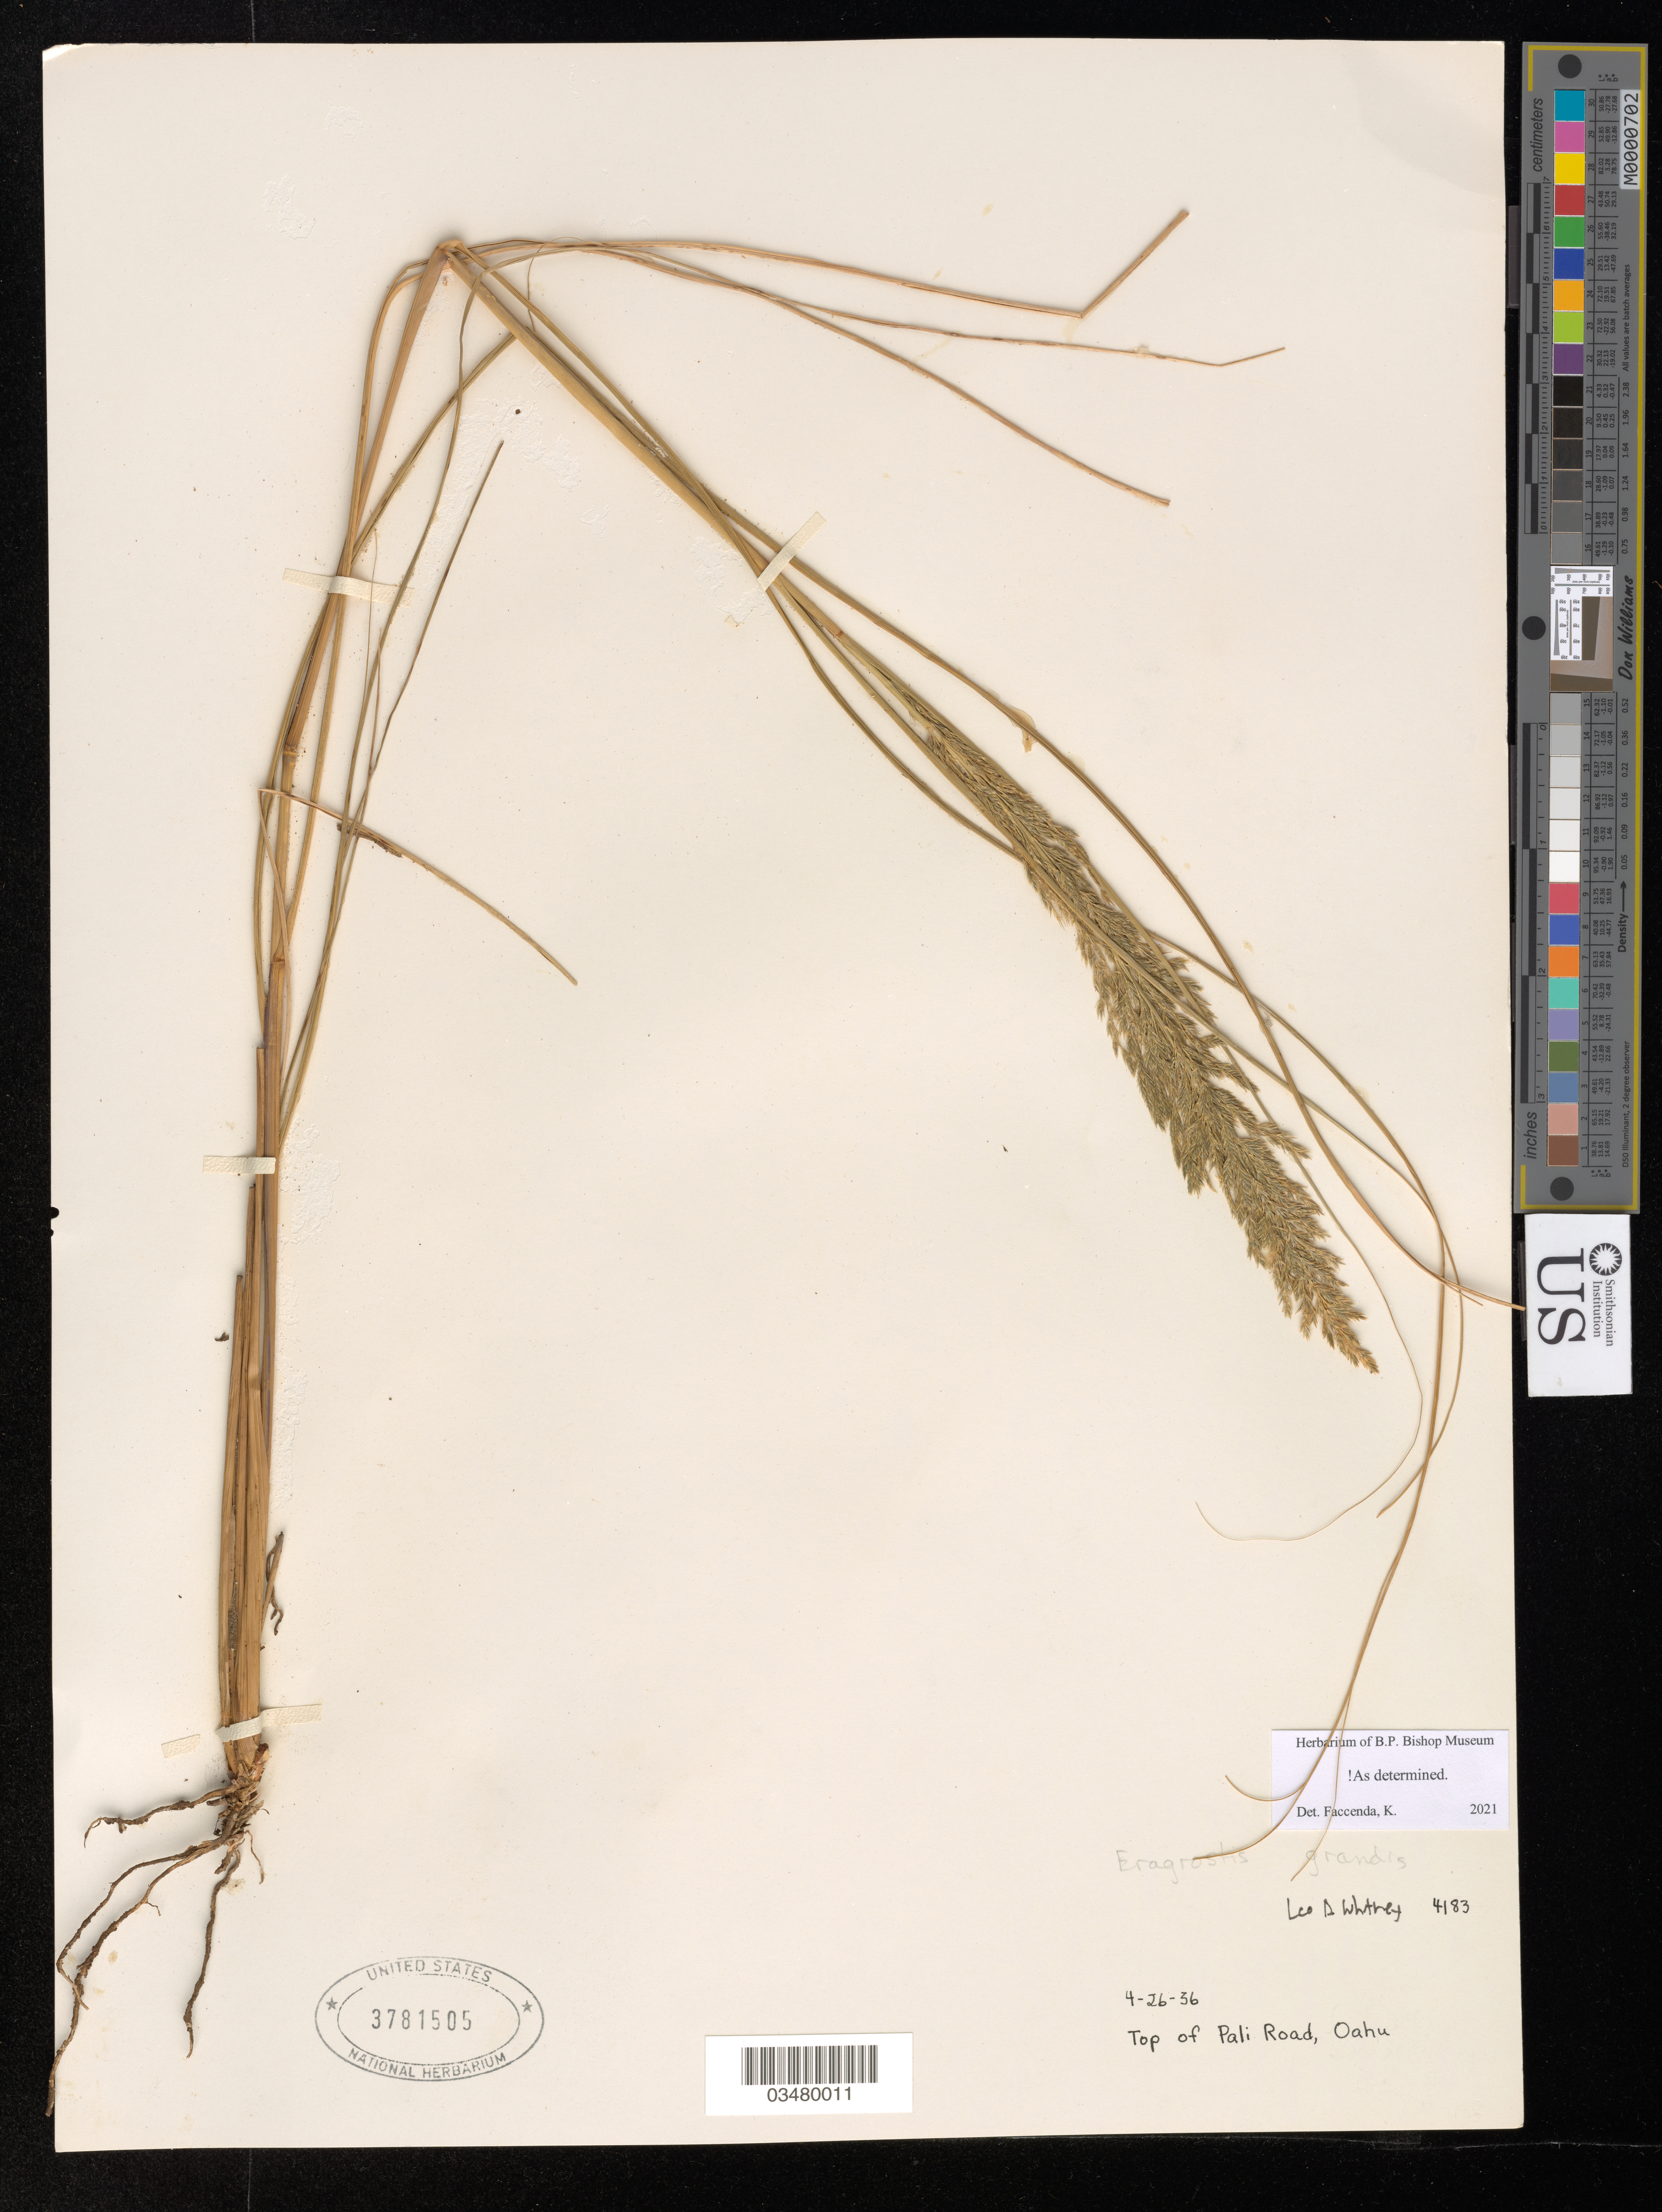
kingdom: Plantae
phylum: Tracheophyta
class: Liliopsida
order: Poales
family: Poaceae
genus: Eragrostis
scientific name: Eragrostis grandis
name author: Hillebr.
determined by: Faccenda, K.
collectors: L. Whitney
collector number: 4183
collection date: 1936-04-26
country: United States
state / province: Hawaii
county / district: Honolulu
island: Oahu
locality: Top of Pali Road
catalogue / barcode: US 3781505